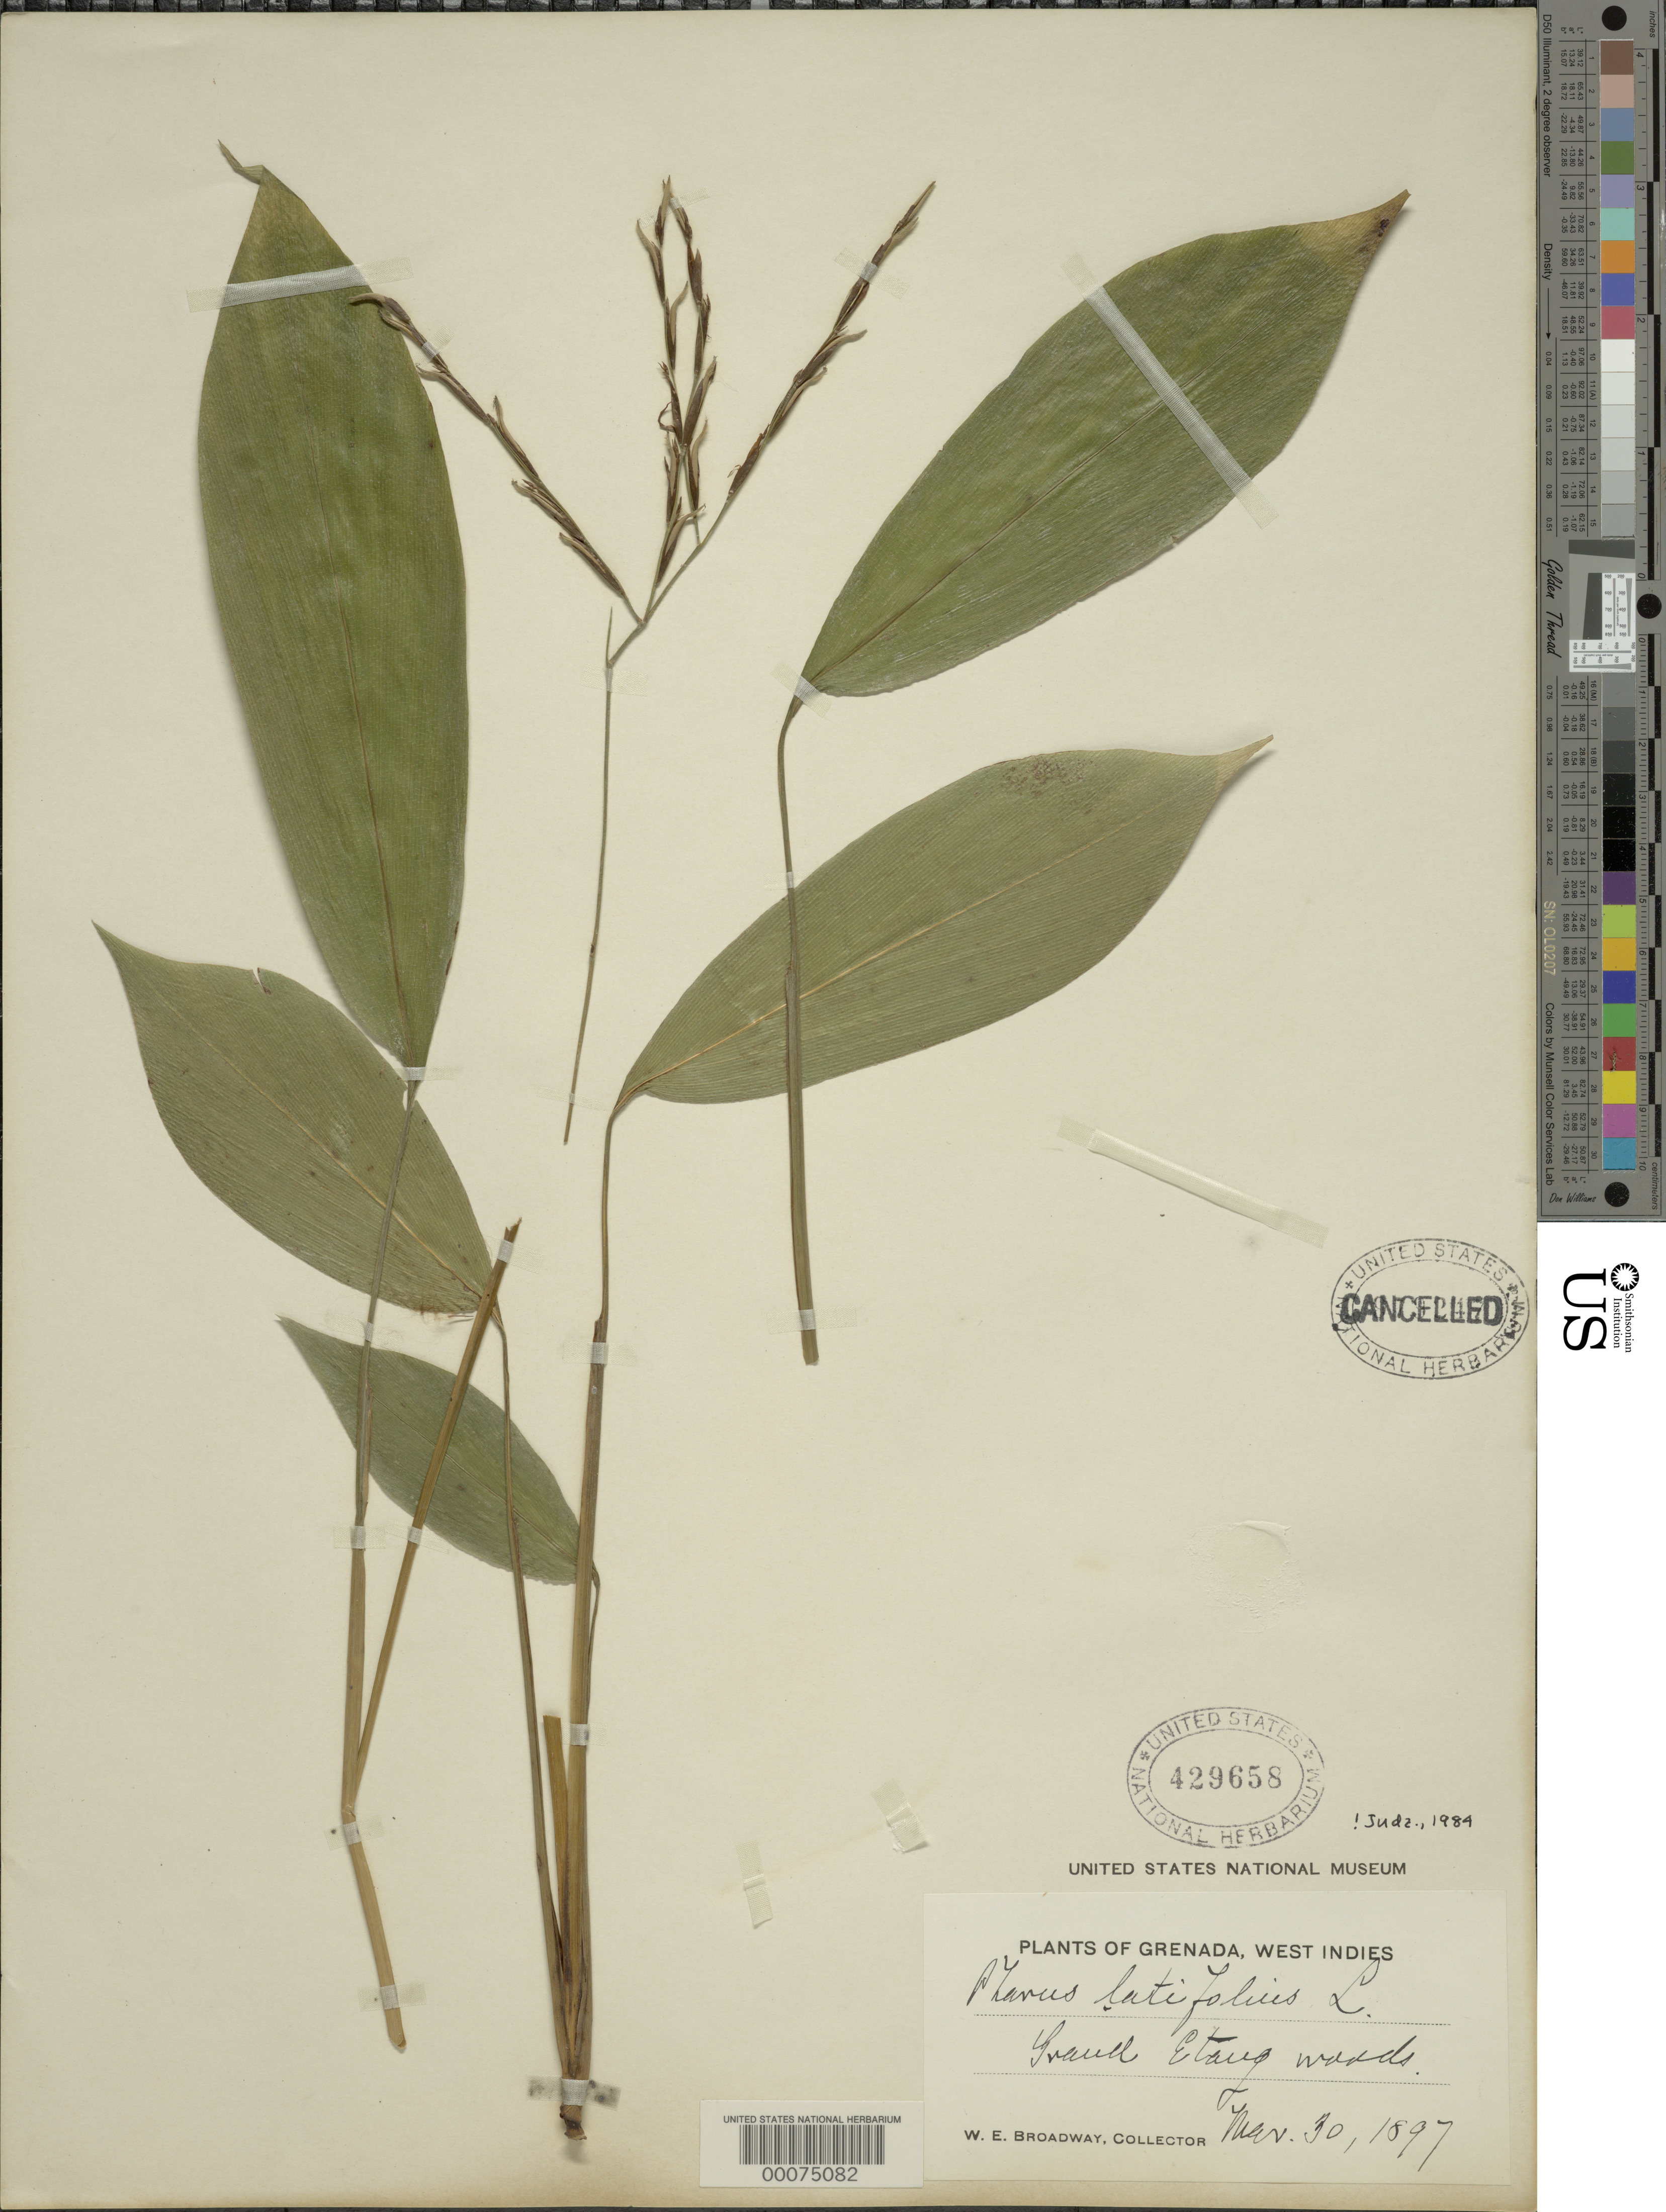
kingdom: Plantae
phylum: Tracheophyta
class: Liliopsida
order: Poales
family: Poaceae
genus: Pharus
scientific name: Pharus latifolius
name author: L.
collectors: W. E. Broadway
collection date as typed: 30 Mar 1897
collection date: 1897-03-30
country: Grenada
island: Windward Is.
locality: Grand Etang Woods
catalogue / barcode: US 429658